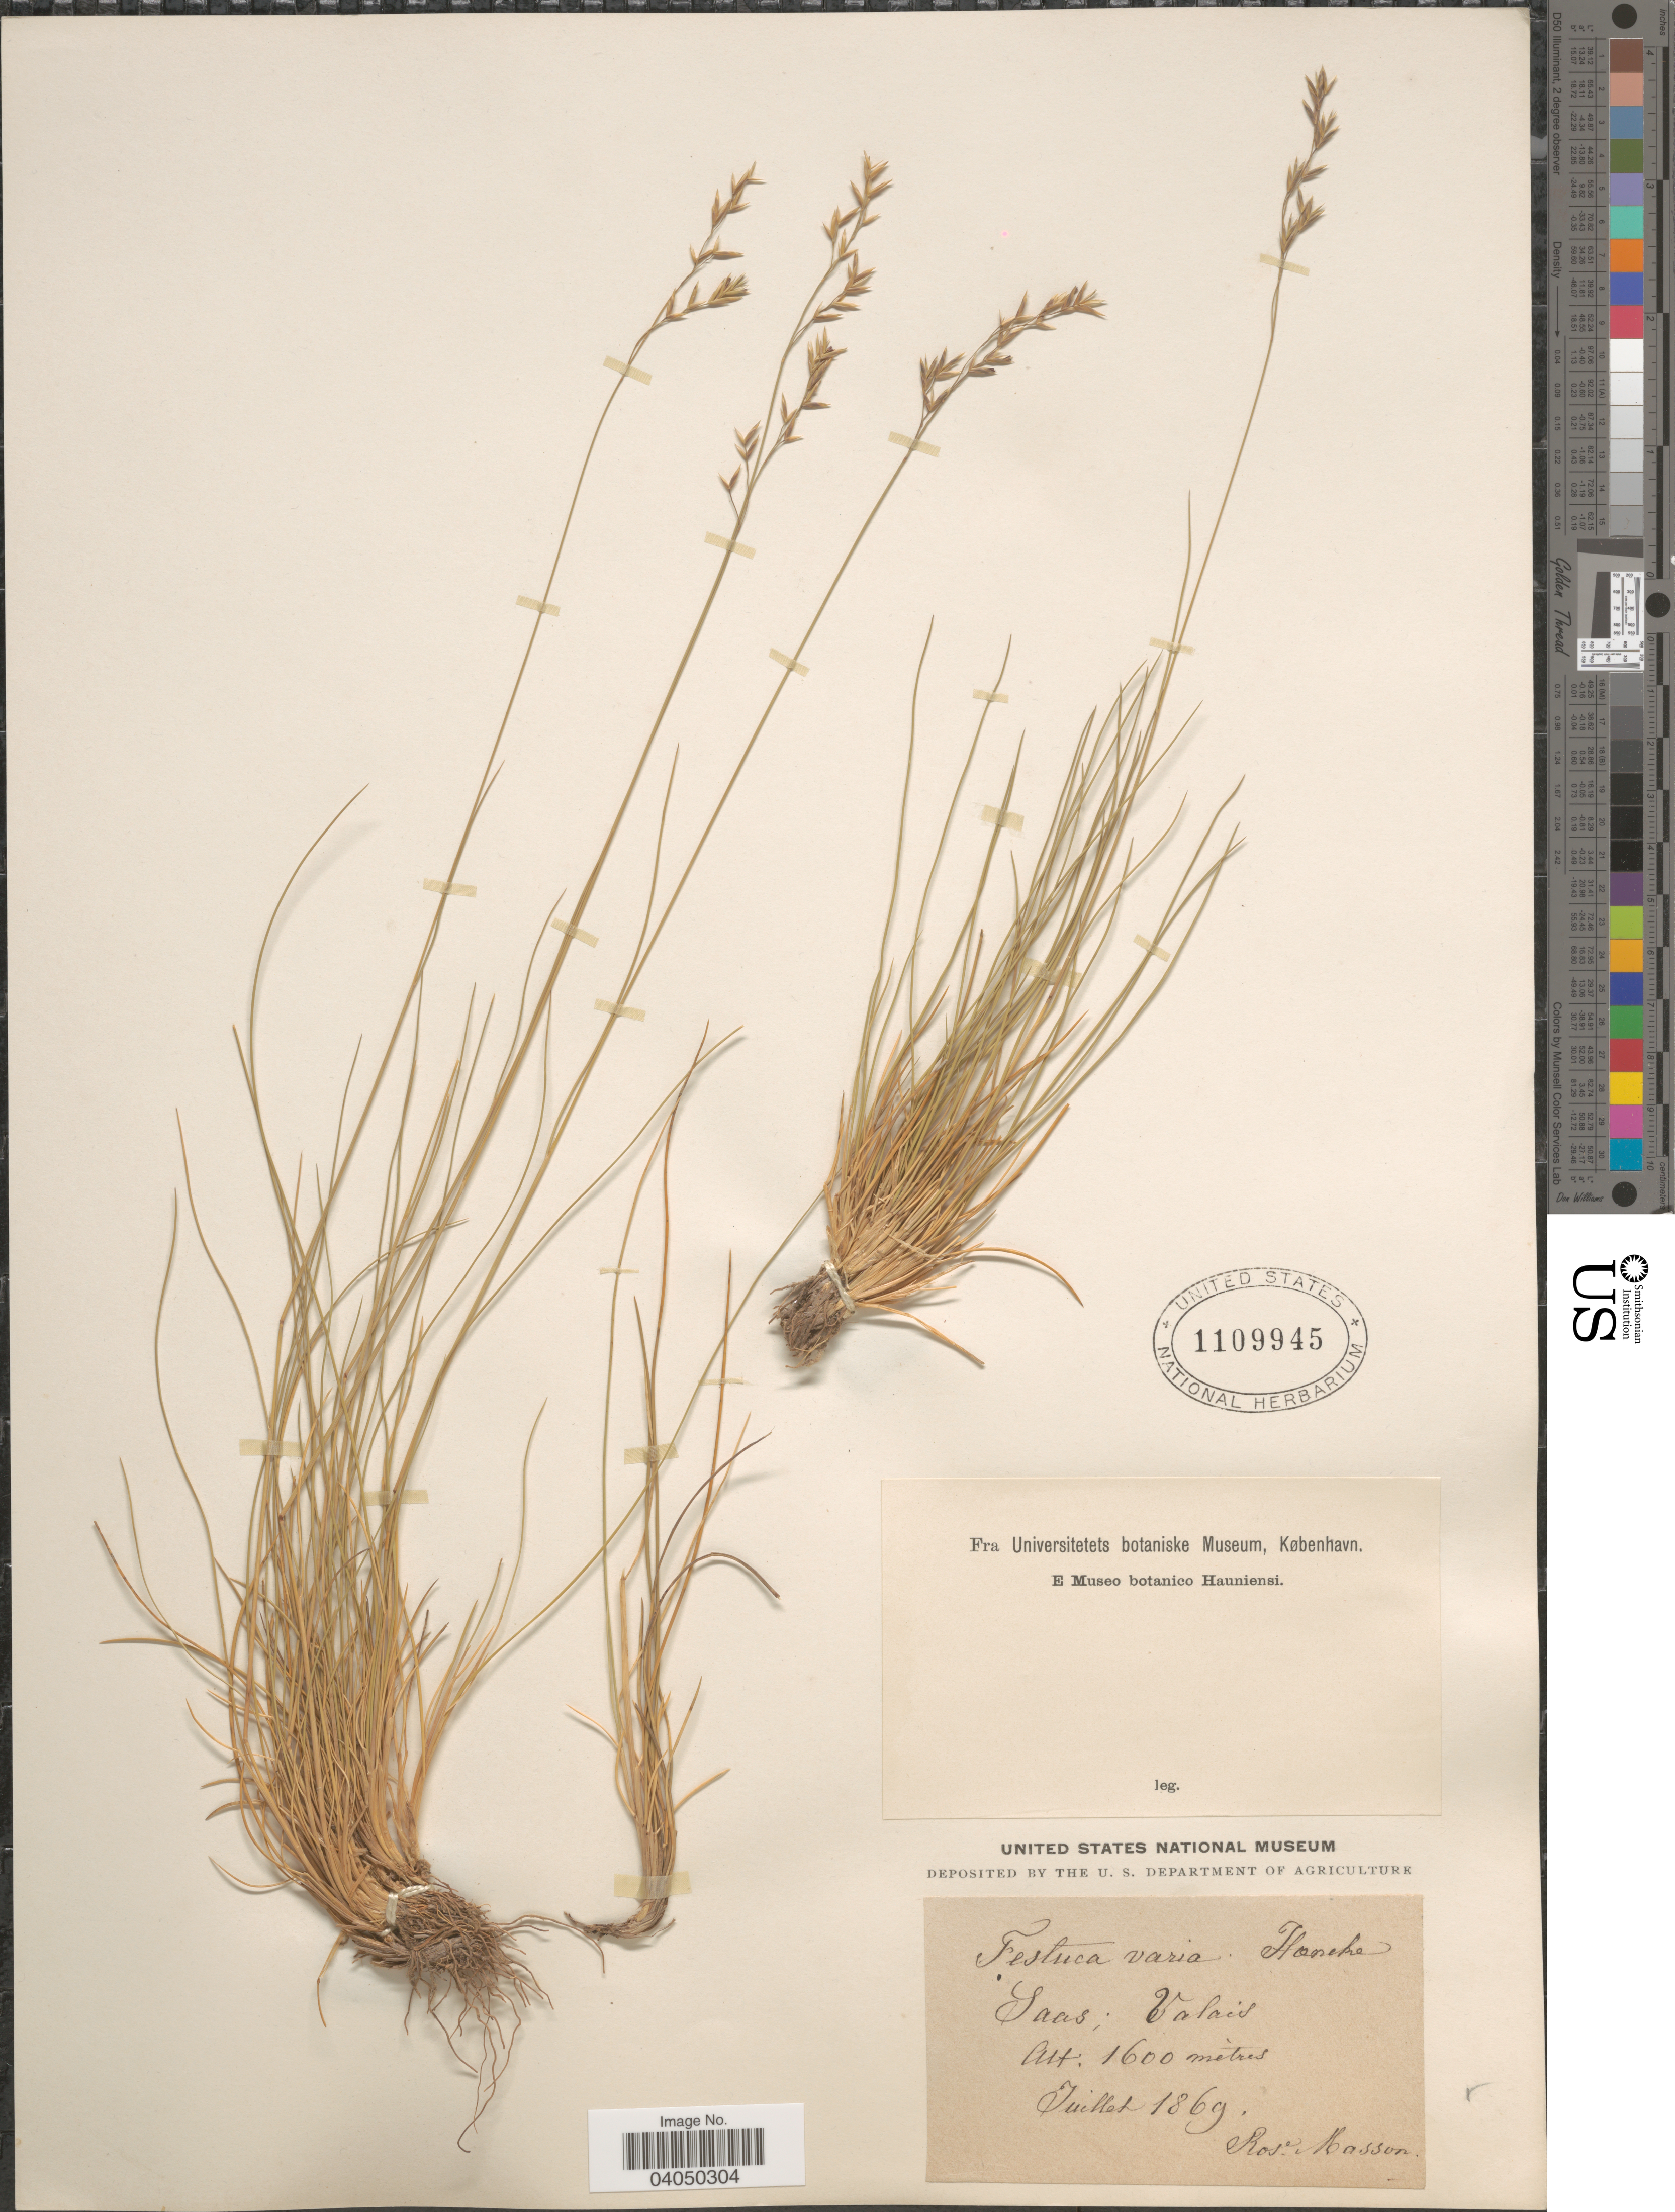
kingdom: Plantae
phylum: Tracheophyta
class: Liliopsida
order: Poales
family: Poaceae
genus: Festuca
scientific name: Festuca varia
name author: Haenke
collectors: R. Masson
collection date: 1869-07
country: Switzerland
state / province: Valais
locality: Saas.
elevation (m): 1600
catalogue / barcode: US 1109945